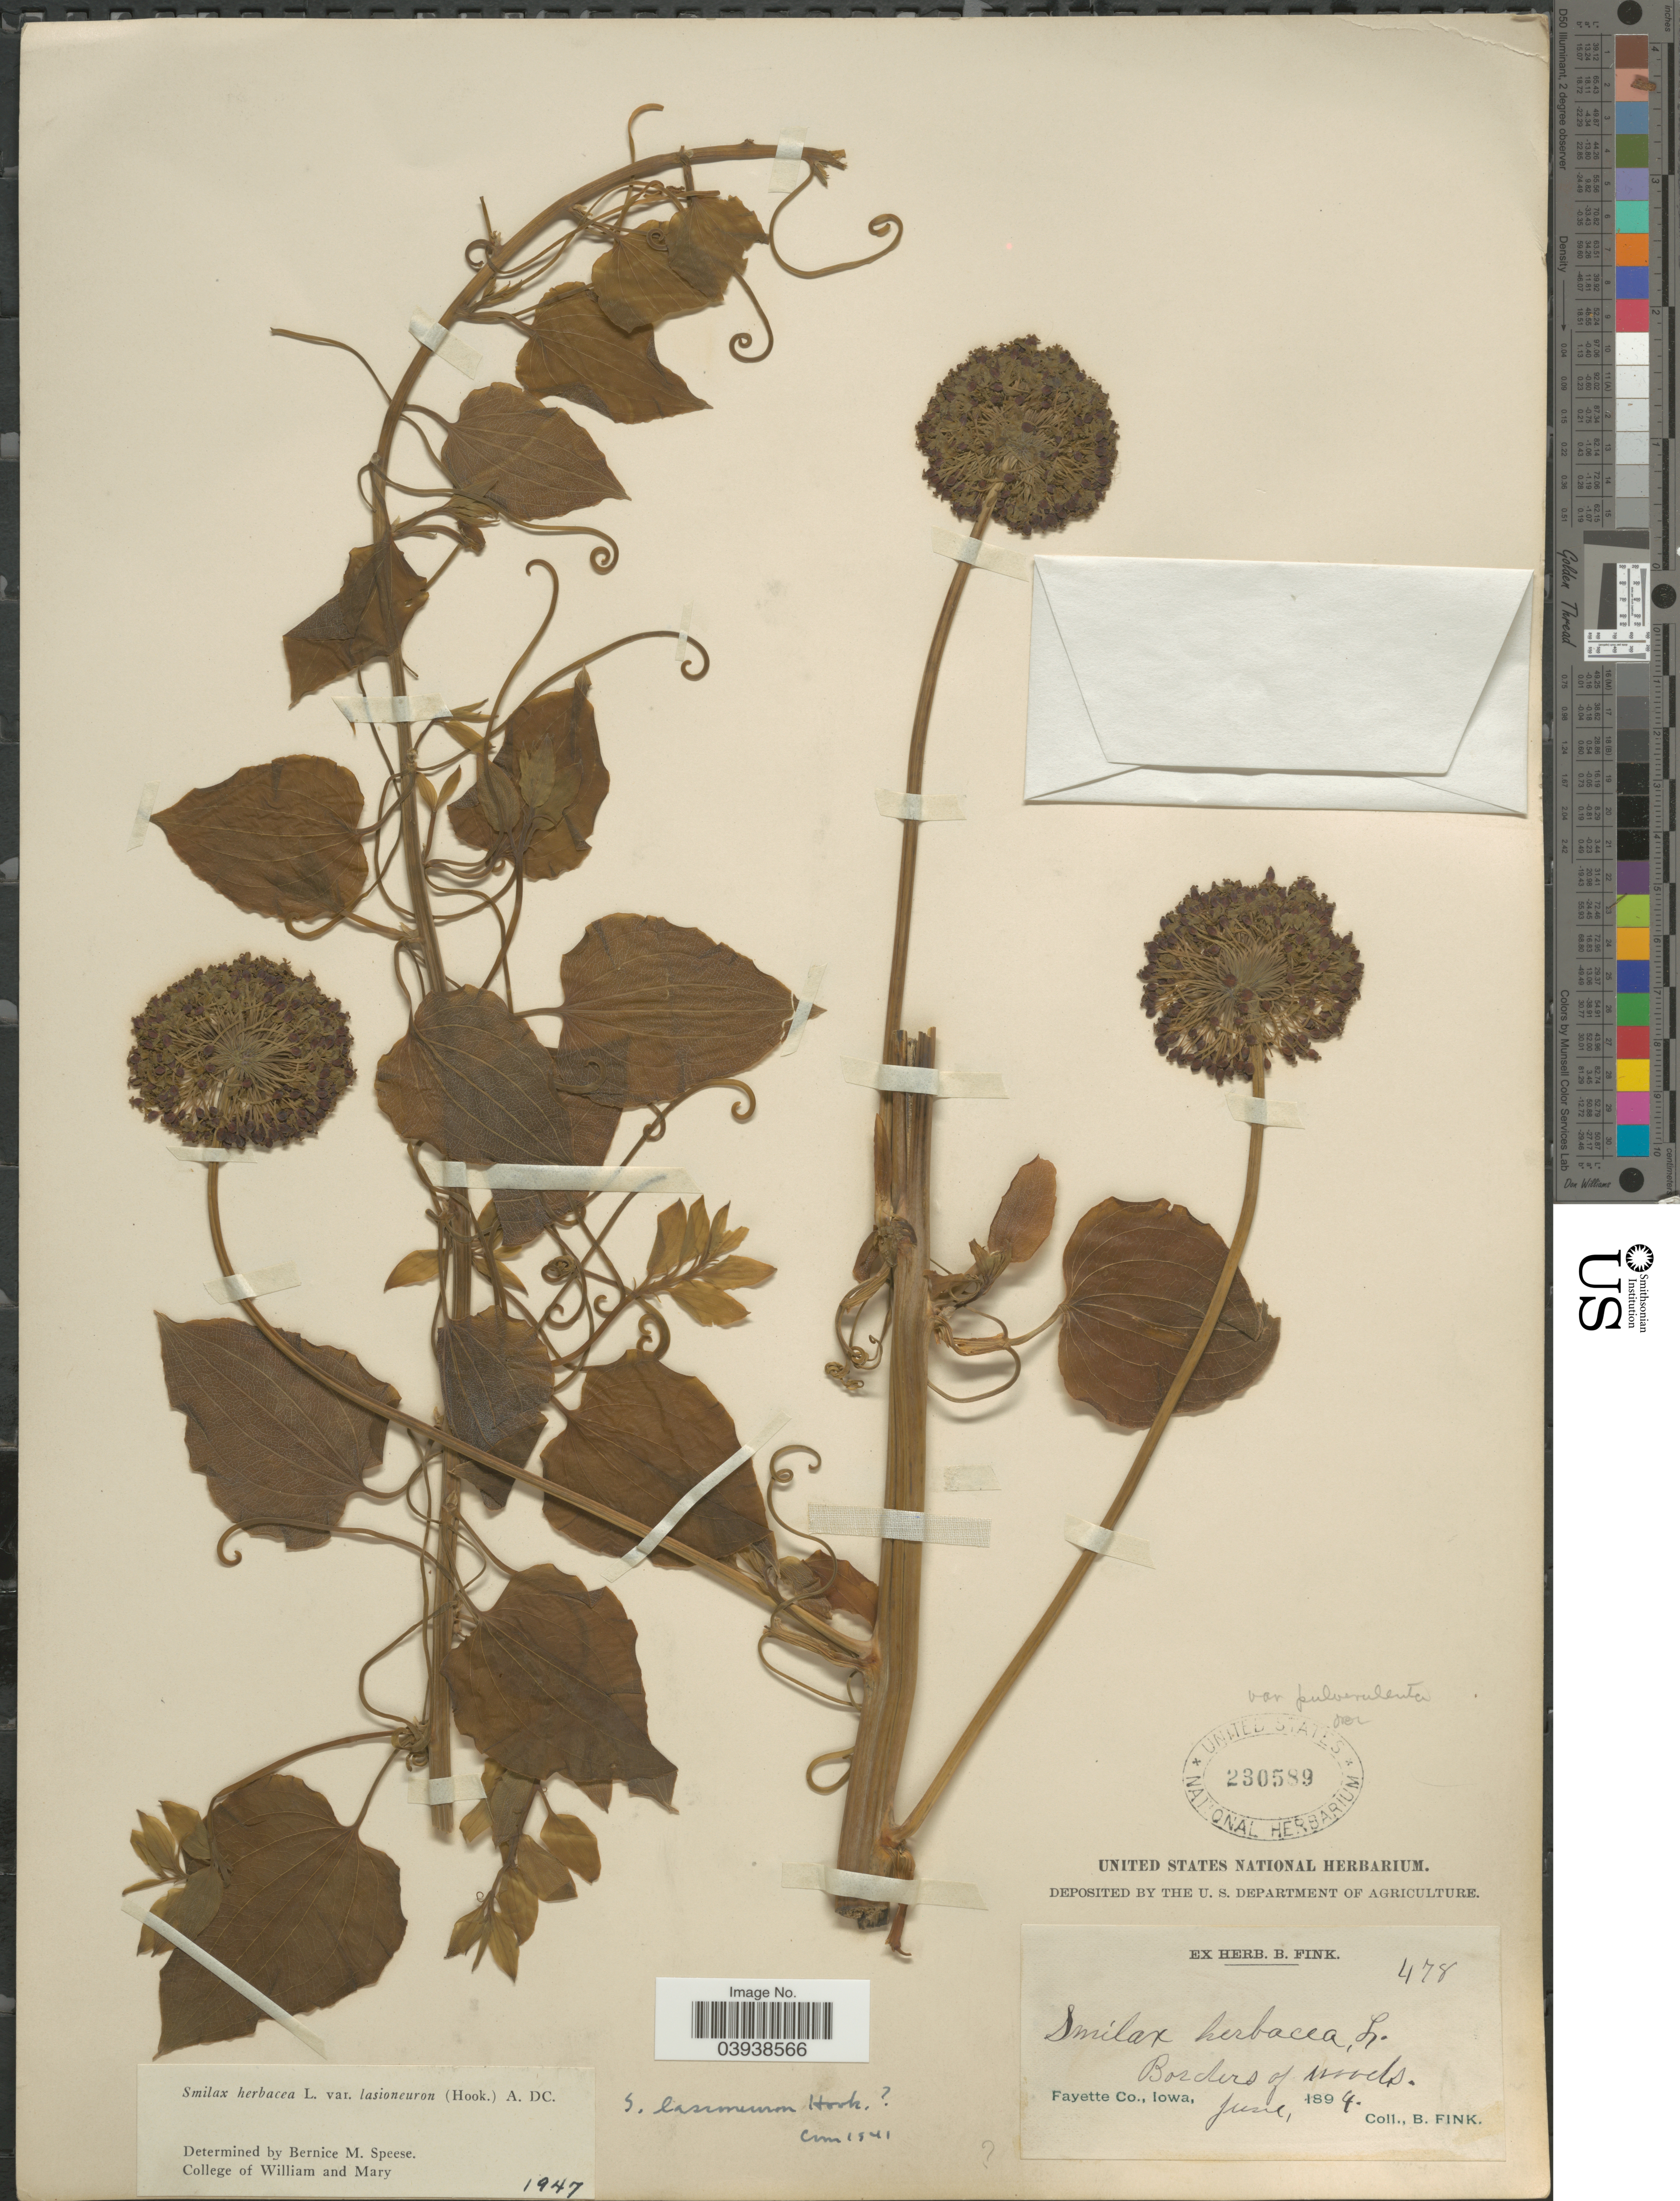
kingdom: Plantae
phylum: Tracheophyta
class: Liliopsida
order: Liliales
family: Smilacaceae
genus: Smilax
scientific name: Smilax herbacea var. lasioneuron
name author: (Hook.) A. DC.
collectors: B. Fink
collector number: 478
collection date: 1894-06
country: United States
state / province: Iowa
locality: Border of Woods. Fayette Co.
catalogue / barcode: US 230589